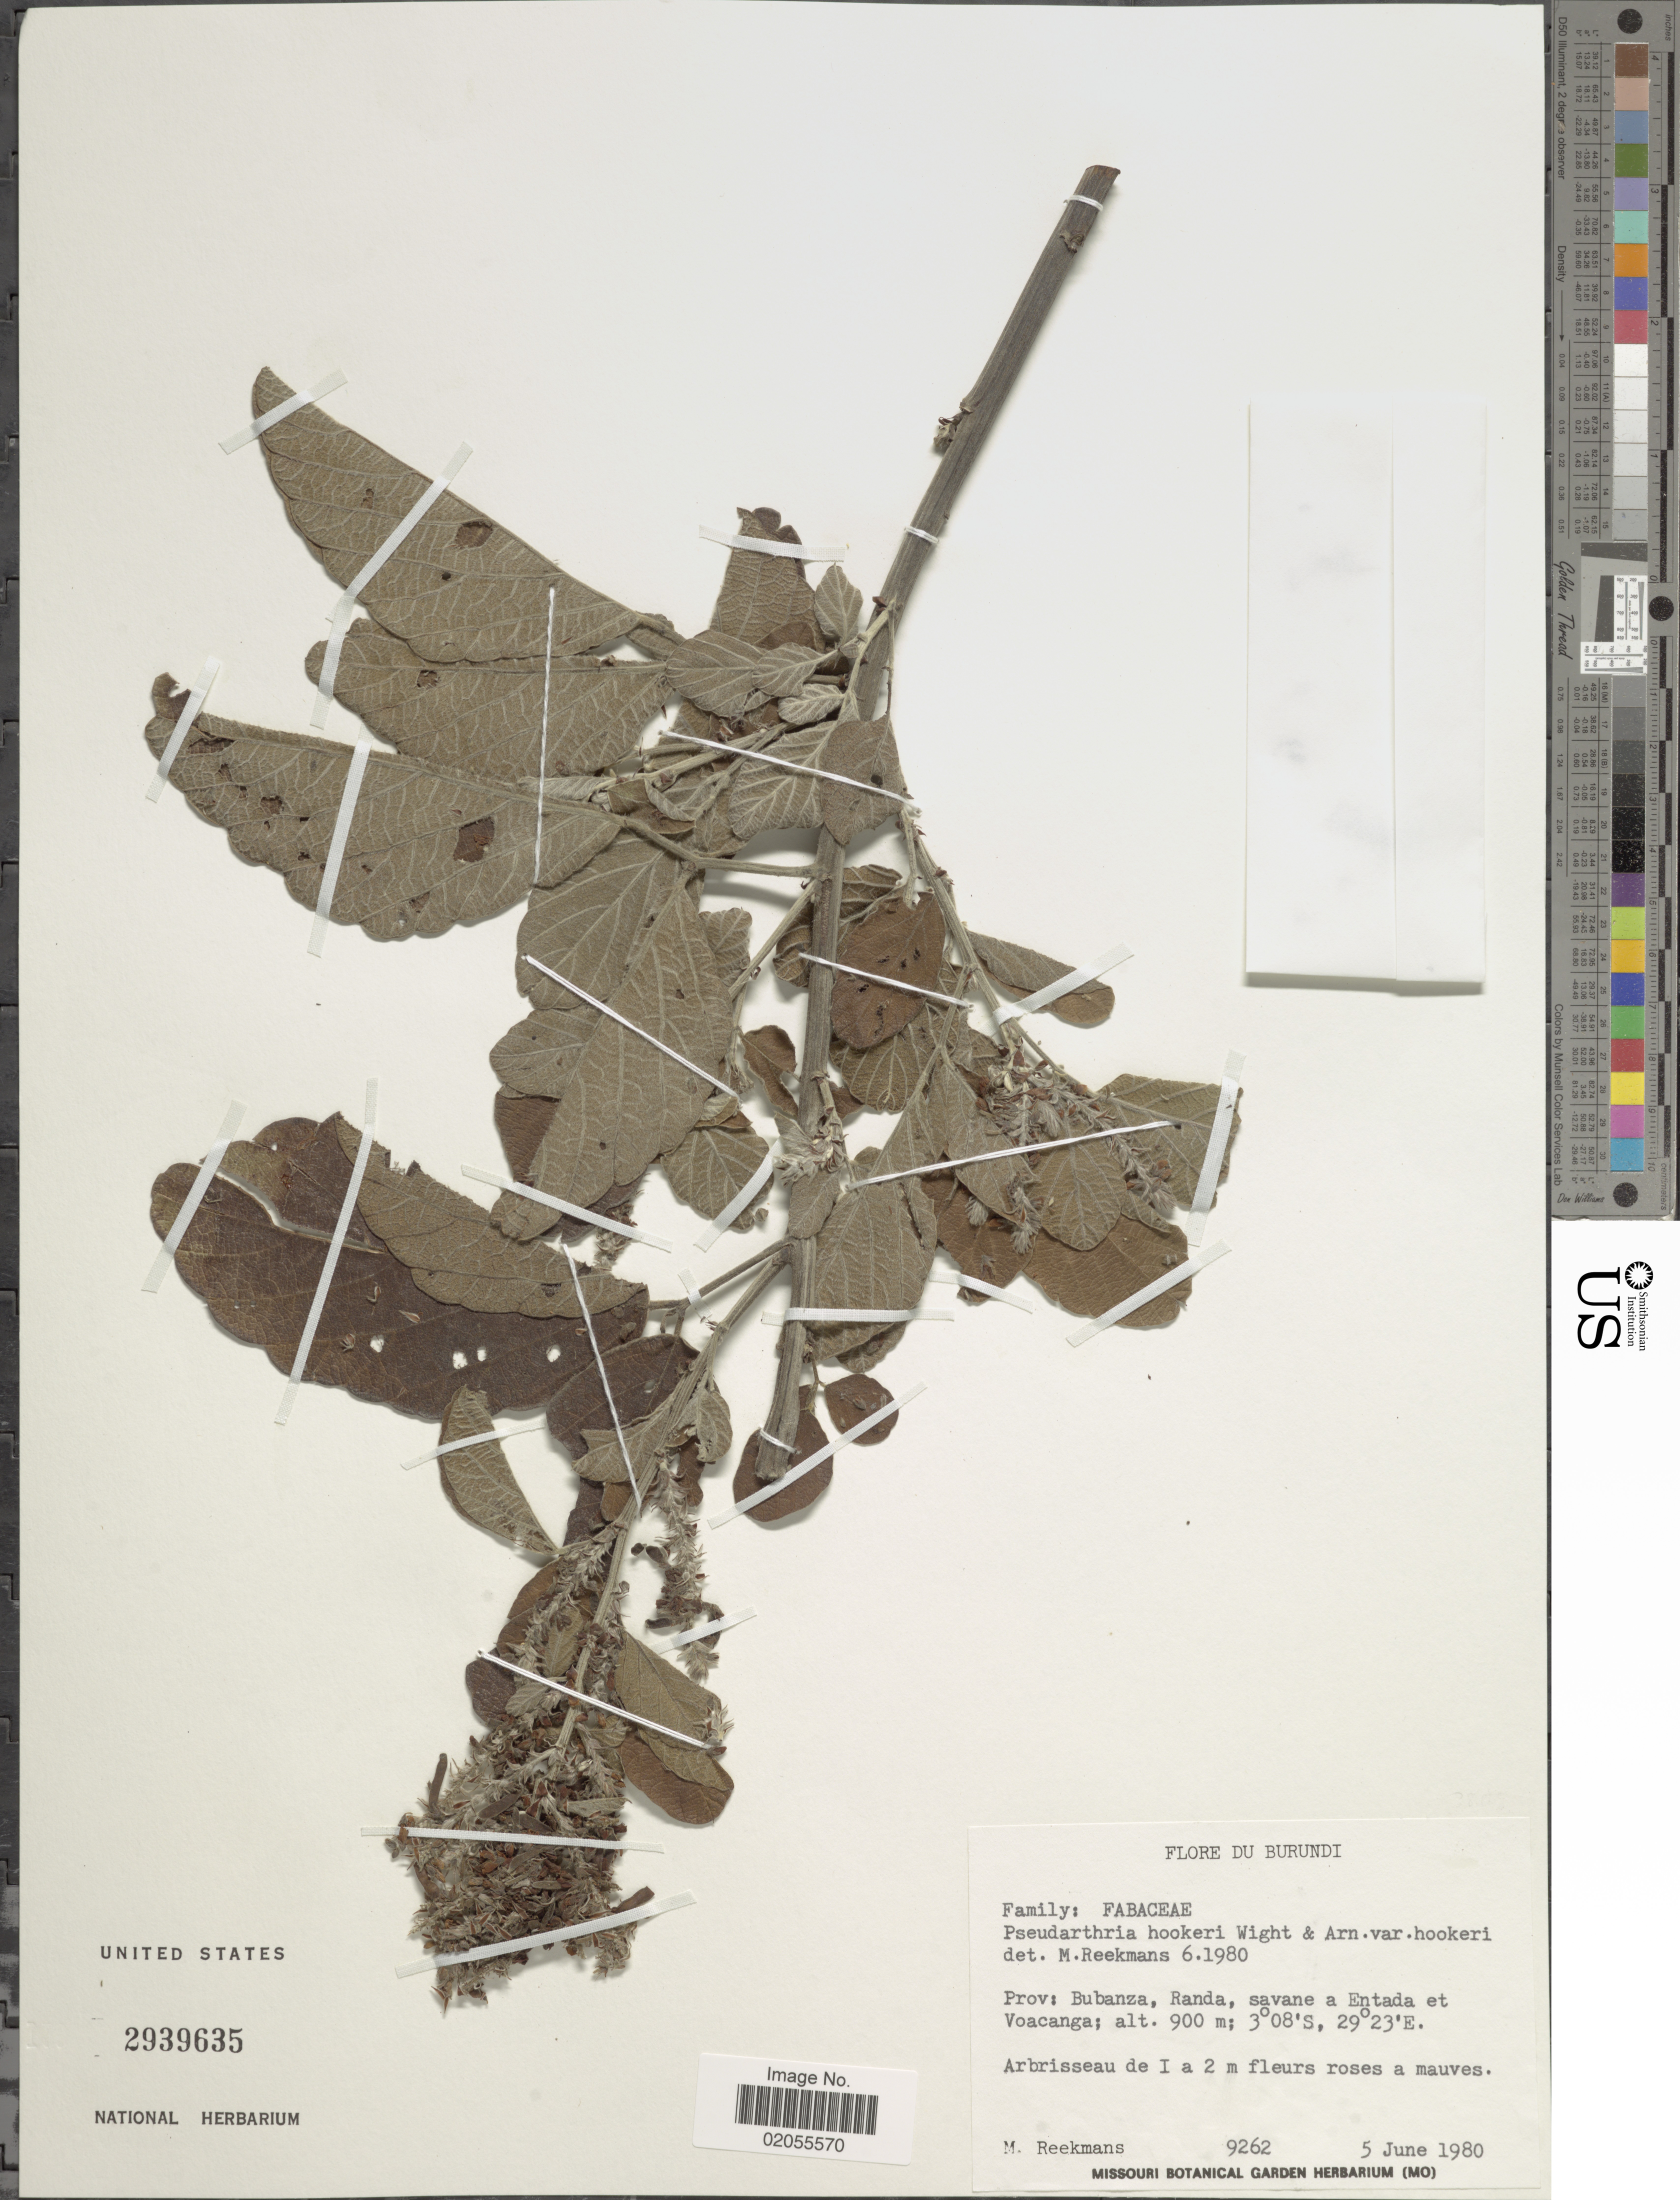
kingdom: Plantae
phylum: Tracheophyta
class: Magnoliopsida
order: Fabales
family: Fabaceae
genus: Pseudarthria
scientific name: Pseudarthria hookeri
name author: Wight & Arn.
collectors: M. Reekmans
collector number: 9262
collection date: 1980-06-05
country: Burundi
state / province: Bubanza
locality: Randa, savane a Entada et Voacanga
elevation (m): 900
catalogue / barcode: US 2939635